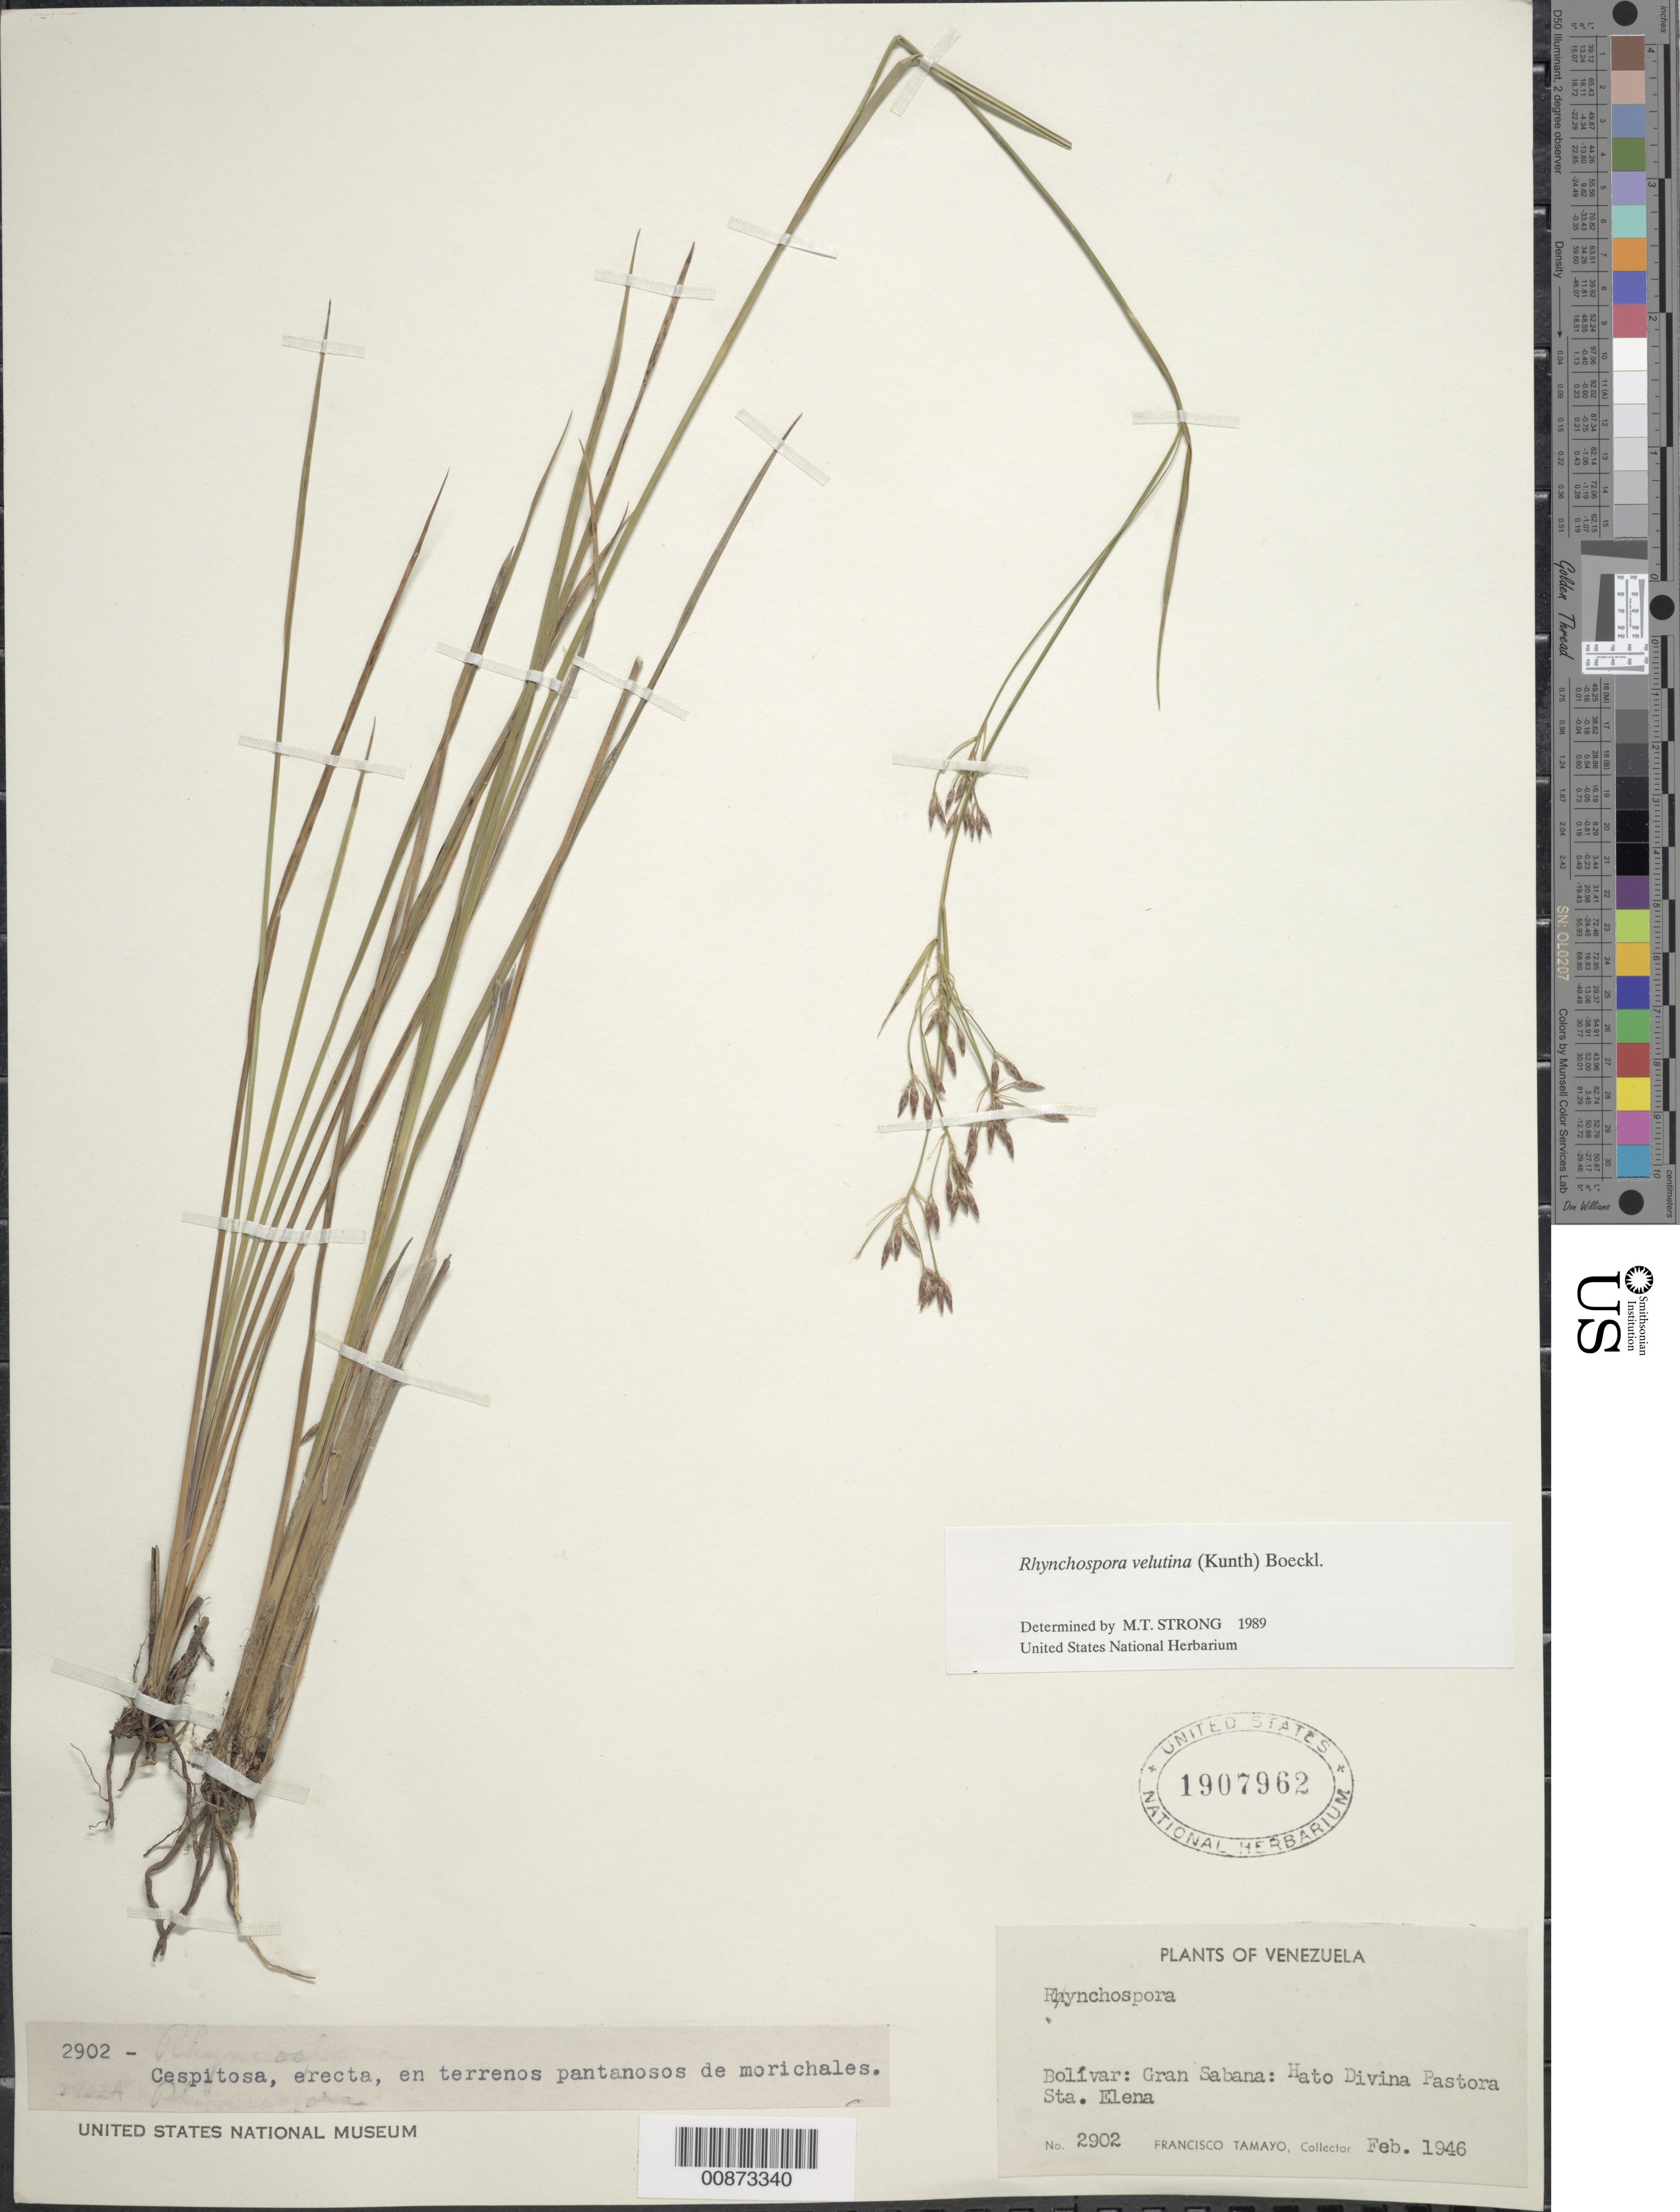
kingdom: Plantae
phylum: Tracheophyta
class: Liliopsida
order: Poales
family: Cyperaceae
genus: Rhynchospora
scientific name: Rhynchospora velutina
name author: (Kunth) Boeckeler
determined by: Strong, M. T., (US), Smithsonian Institution - National Museum of Natural History (UNITED STATES)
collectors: F. Tamayo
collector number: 2902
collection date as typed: Feb-46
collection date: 1946-02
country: Venezuela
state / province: Bolívar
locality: Gran Sabana, Hato Divina Pastora, Sta. Elena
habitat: Terrenos pantanosos de morichales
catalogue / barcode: US 1907962